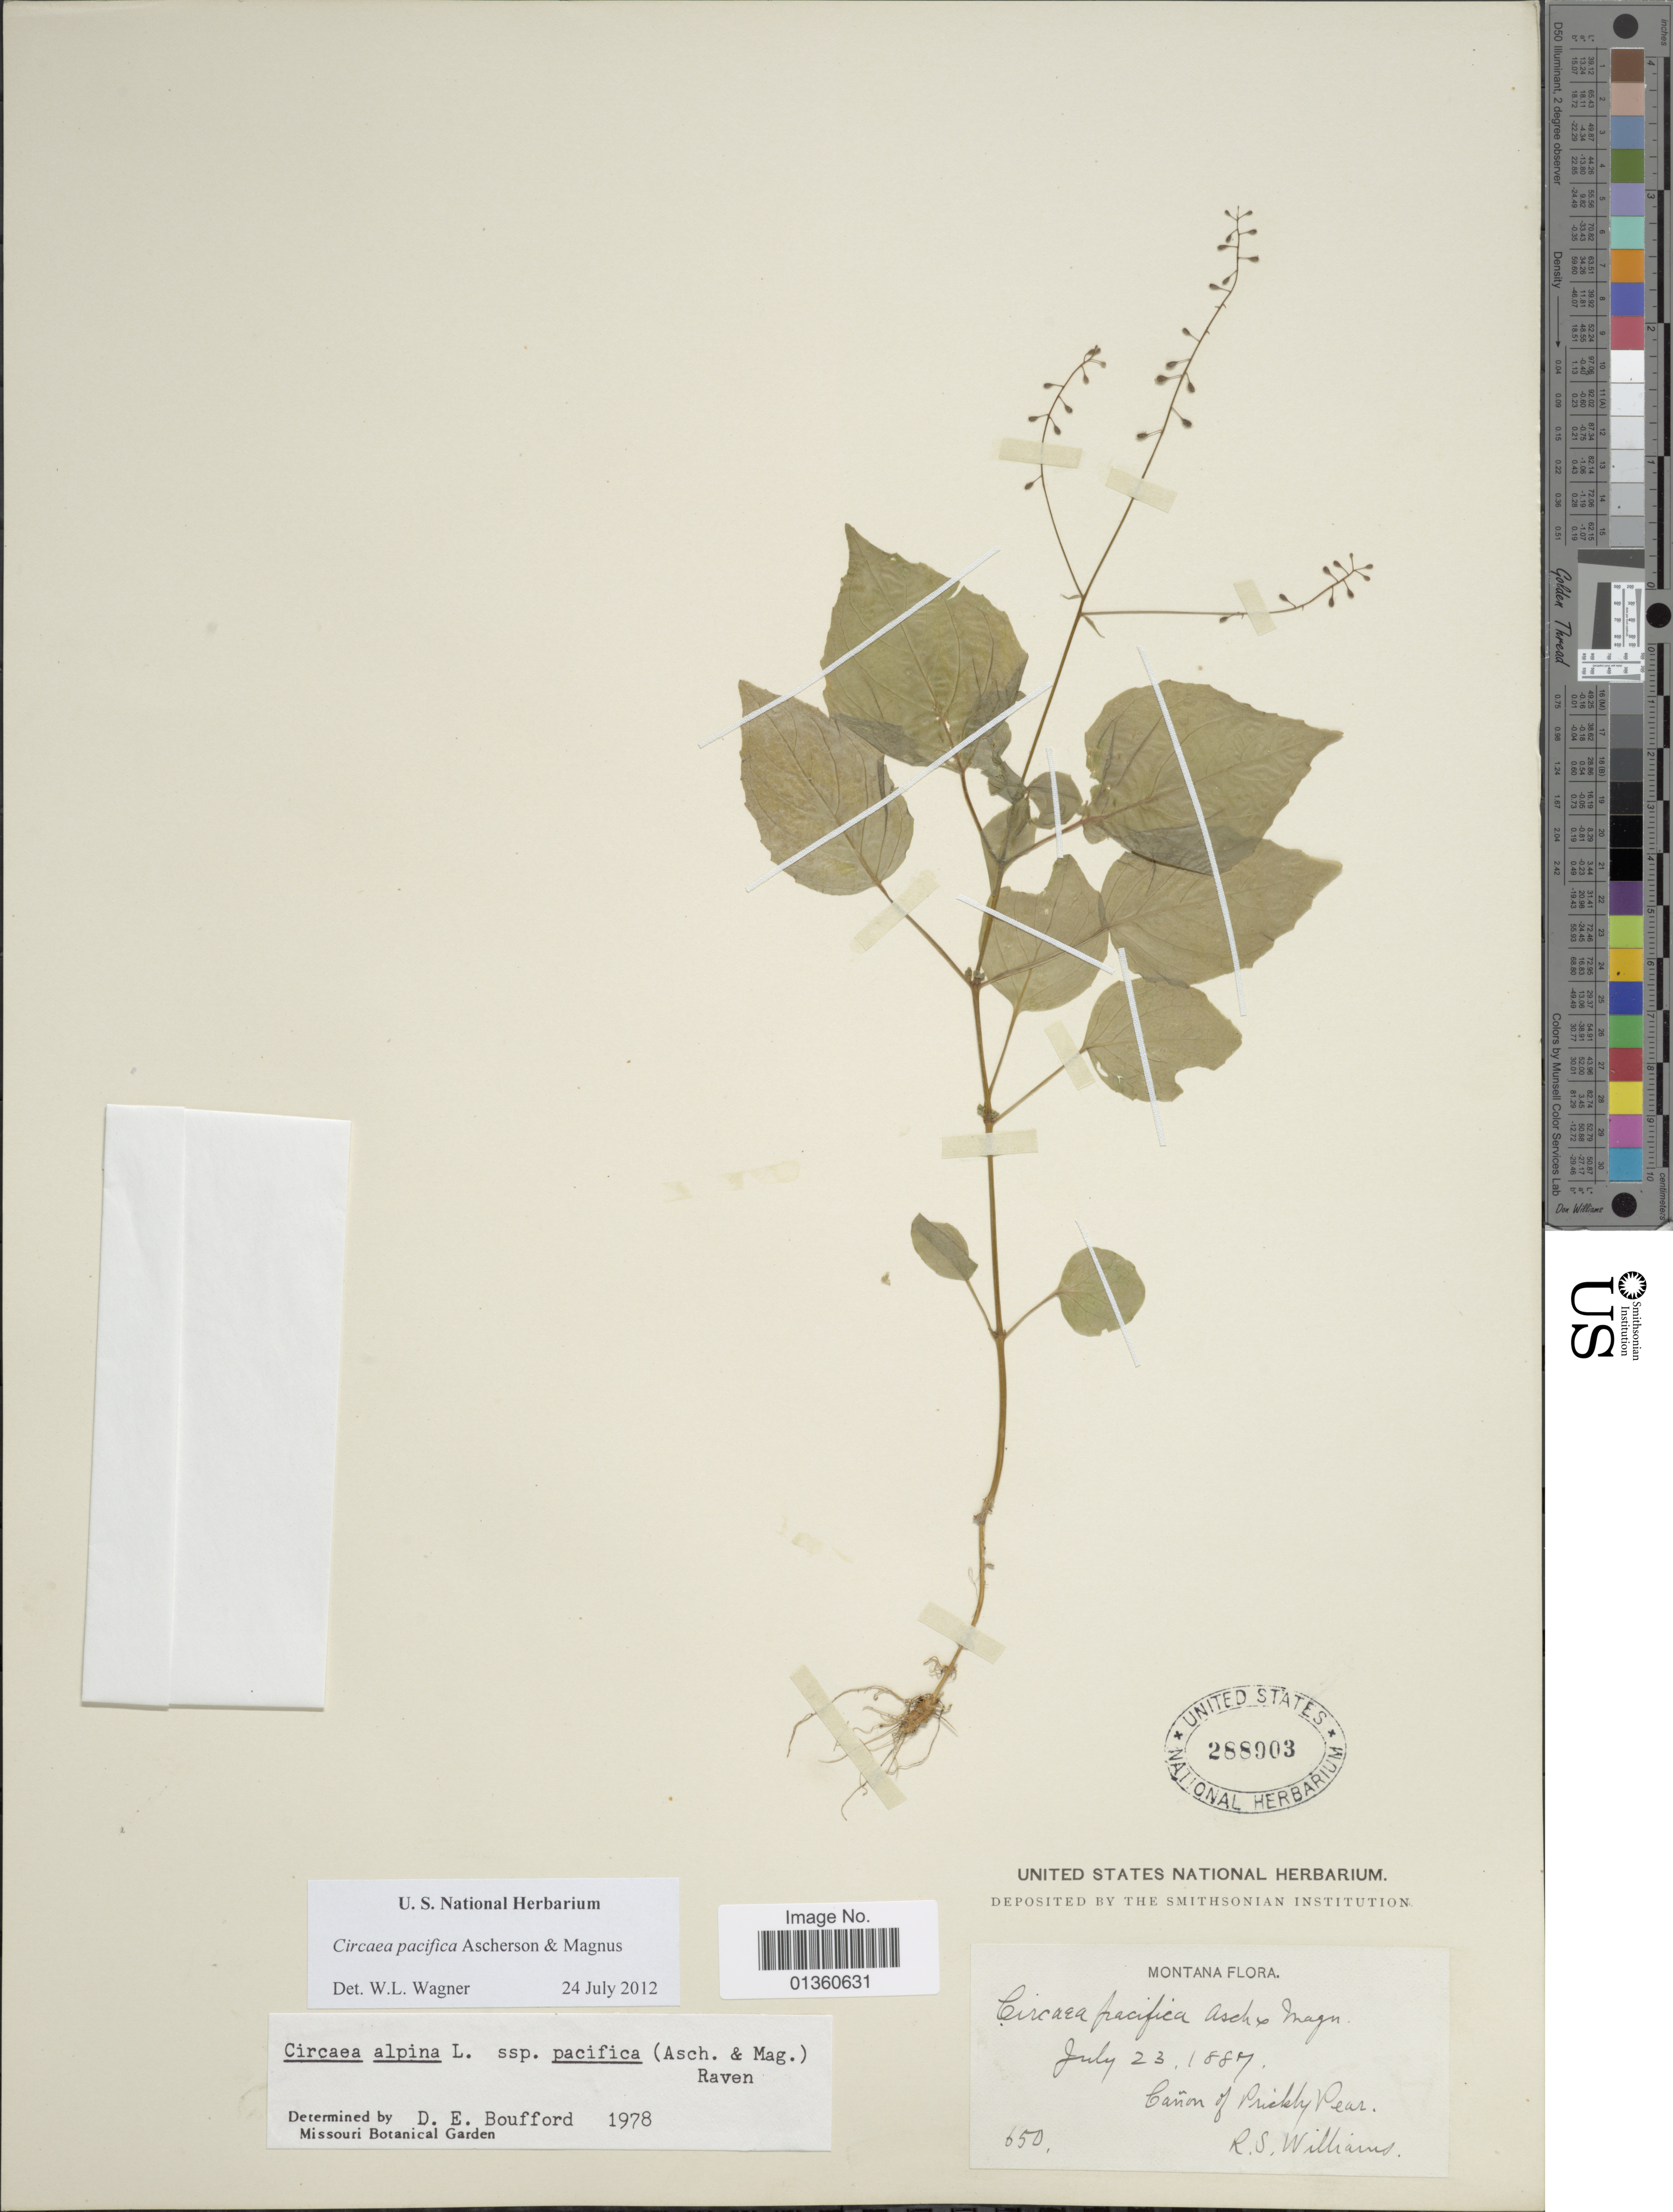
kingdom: Plantae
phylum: Tracheophyta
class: Magnoliopsida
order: Myrtales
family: Onagraceae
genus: Circaea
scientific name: Circaea pacifica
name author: Asch. & Magnus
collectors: R. S. Williams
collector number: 650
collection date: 1887-07-23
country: United States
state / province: Montana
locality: Cañon of Prickly Pear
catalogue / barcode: US 288903